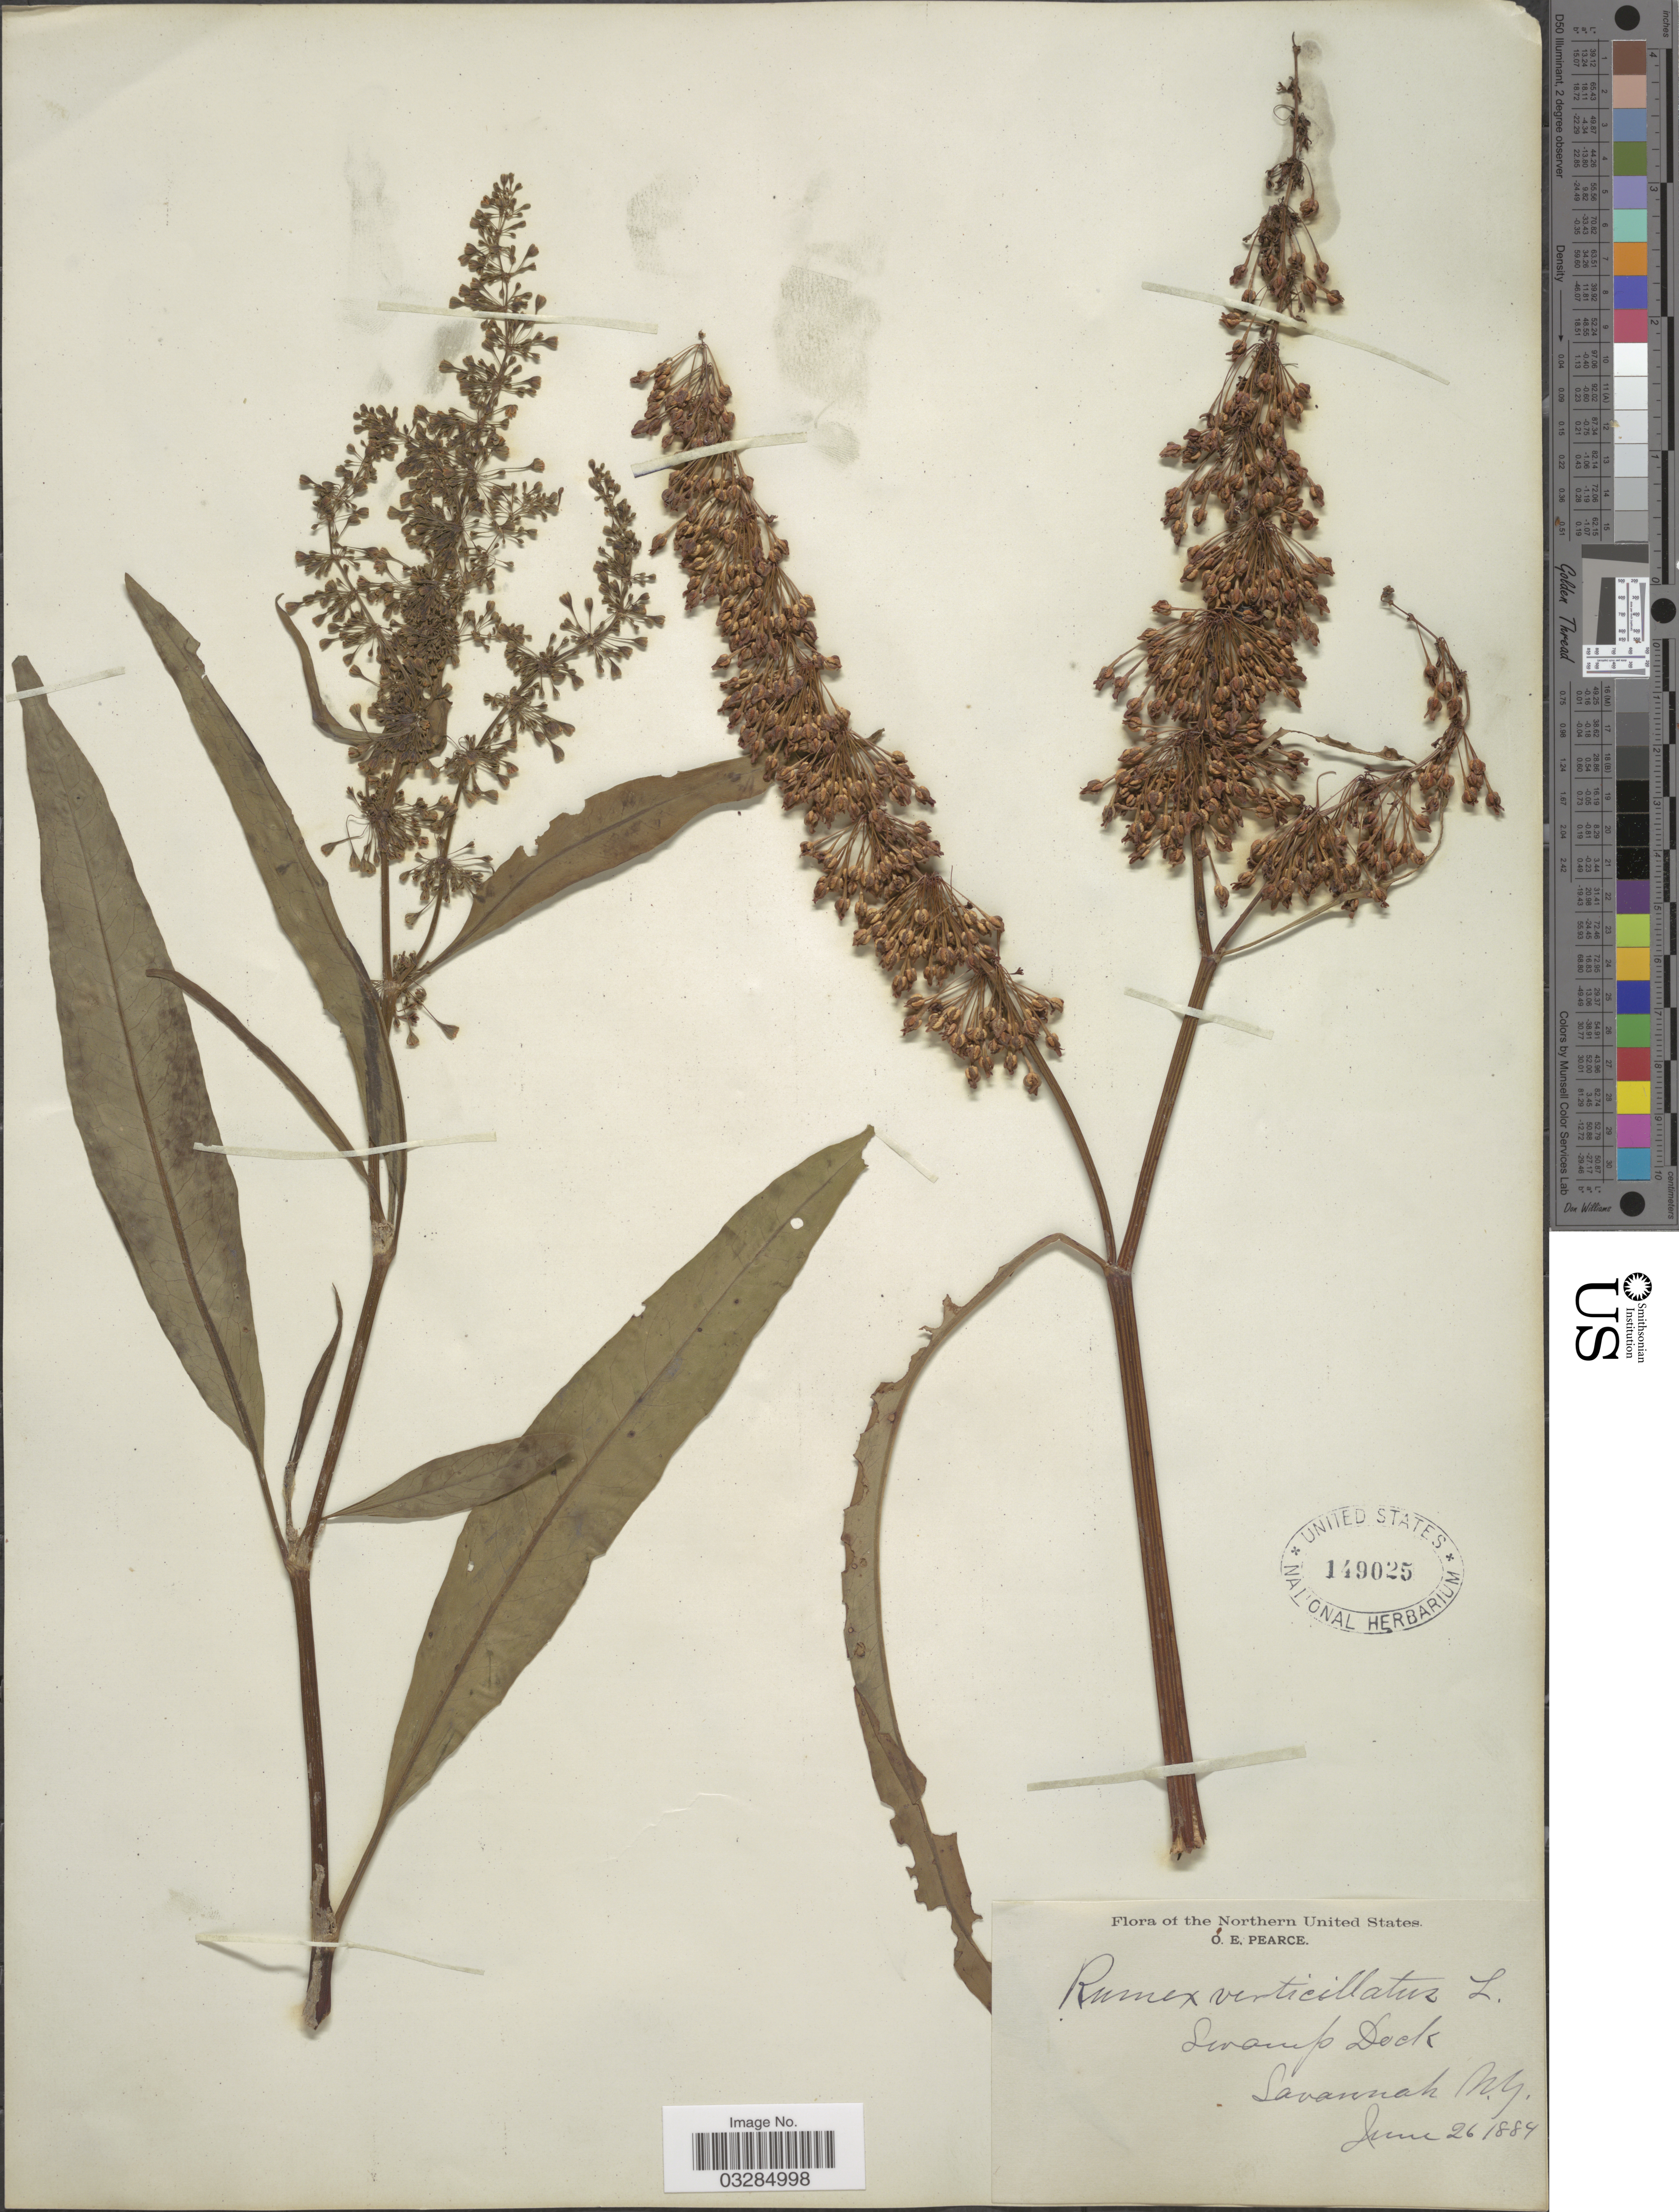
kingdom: Plantae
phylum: Tracheophyta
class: Magnoliopsida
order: Caryophyllales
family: Polygonaceae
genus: Rumex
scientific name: Rumex verticillatus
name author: L.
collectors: O. E. Pearce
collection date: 1884-06-26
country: United States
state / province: New York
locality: Northern United States. Swamp Dock, Savannah N.Y.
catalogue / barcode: US 149025